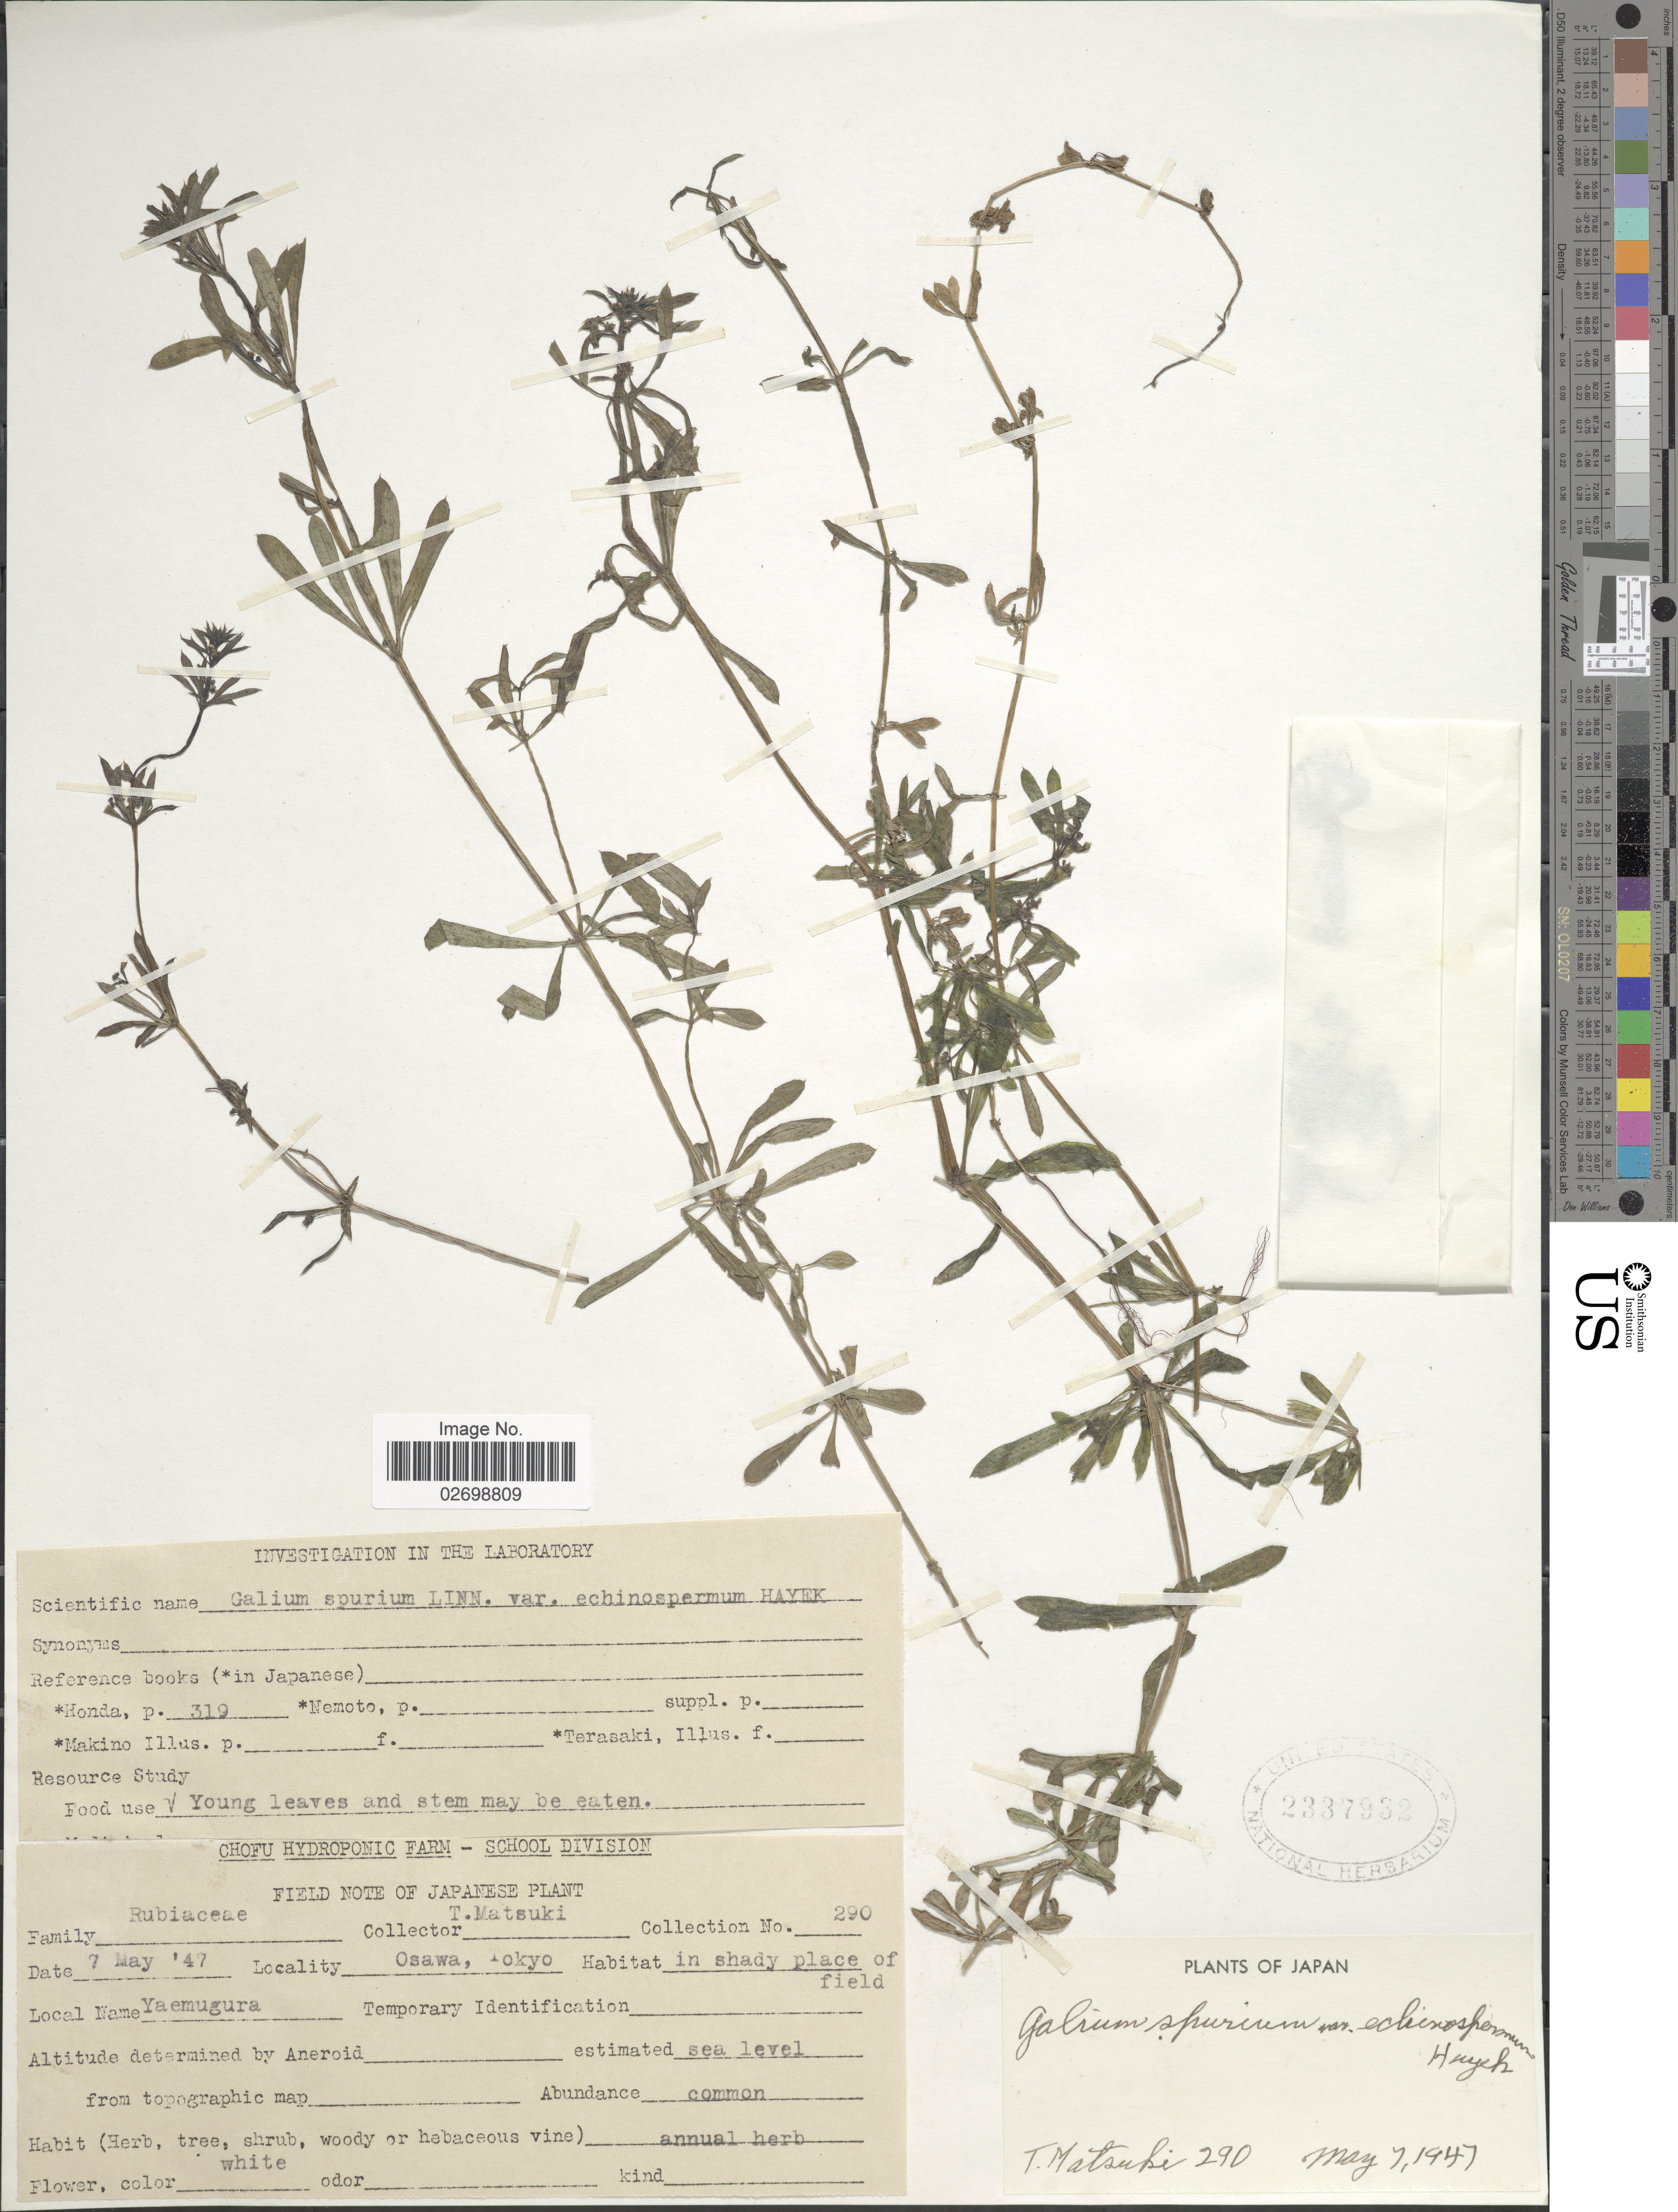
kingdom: Plantae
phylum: Tracheophyta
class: Magnoliopsida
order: Gentianales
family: Rubiaceae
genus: Galium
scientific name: Galium spurium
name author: L.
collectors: T. Matsuki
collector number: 290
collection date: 1947-05-07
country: Japan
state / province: Tokyo, Federal City of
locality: Osawa, Tokyo, Japan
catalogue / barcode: US 2337932